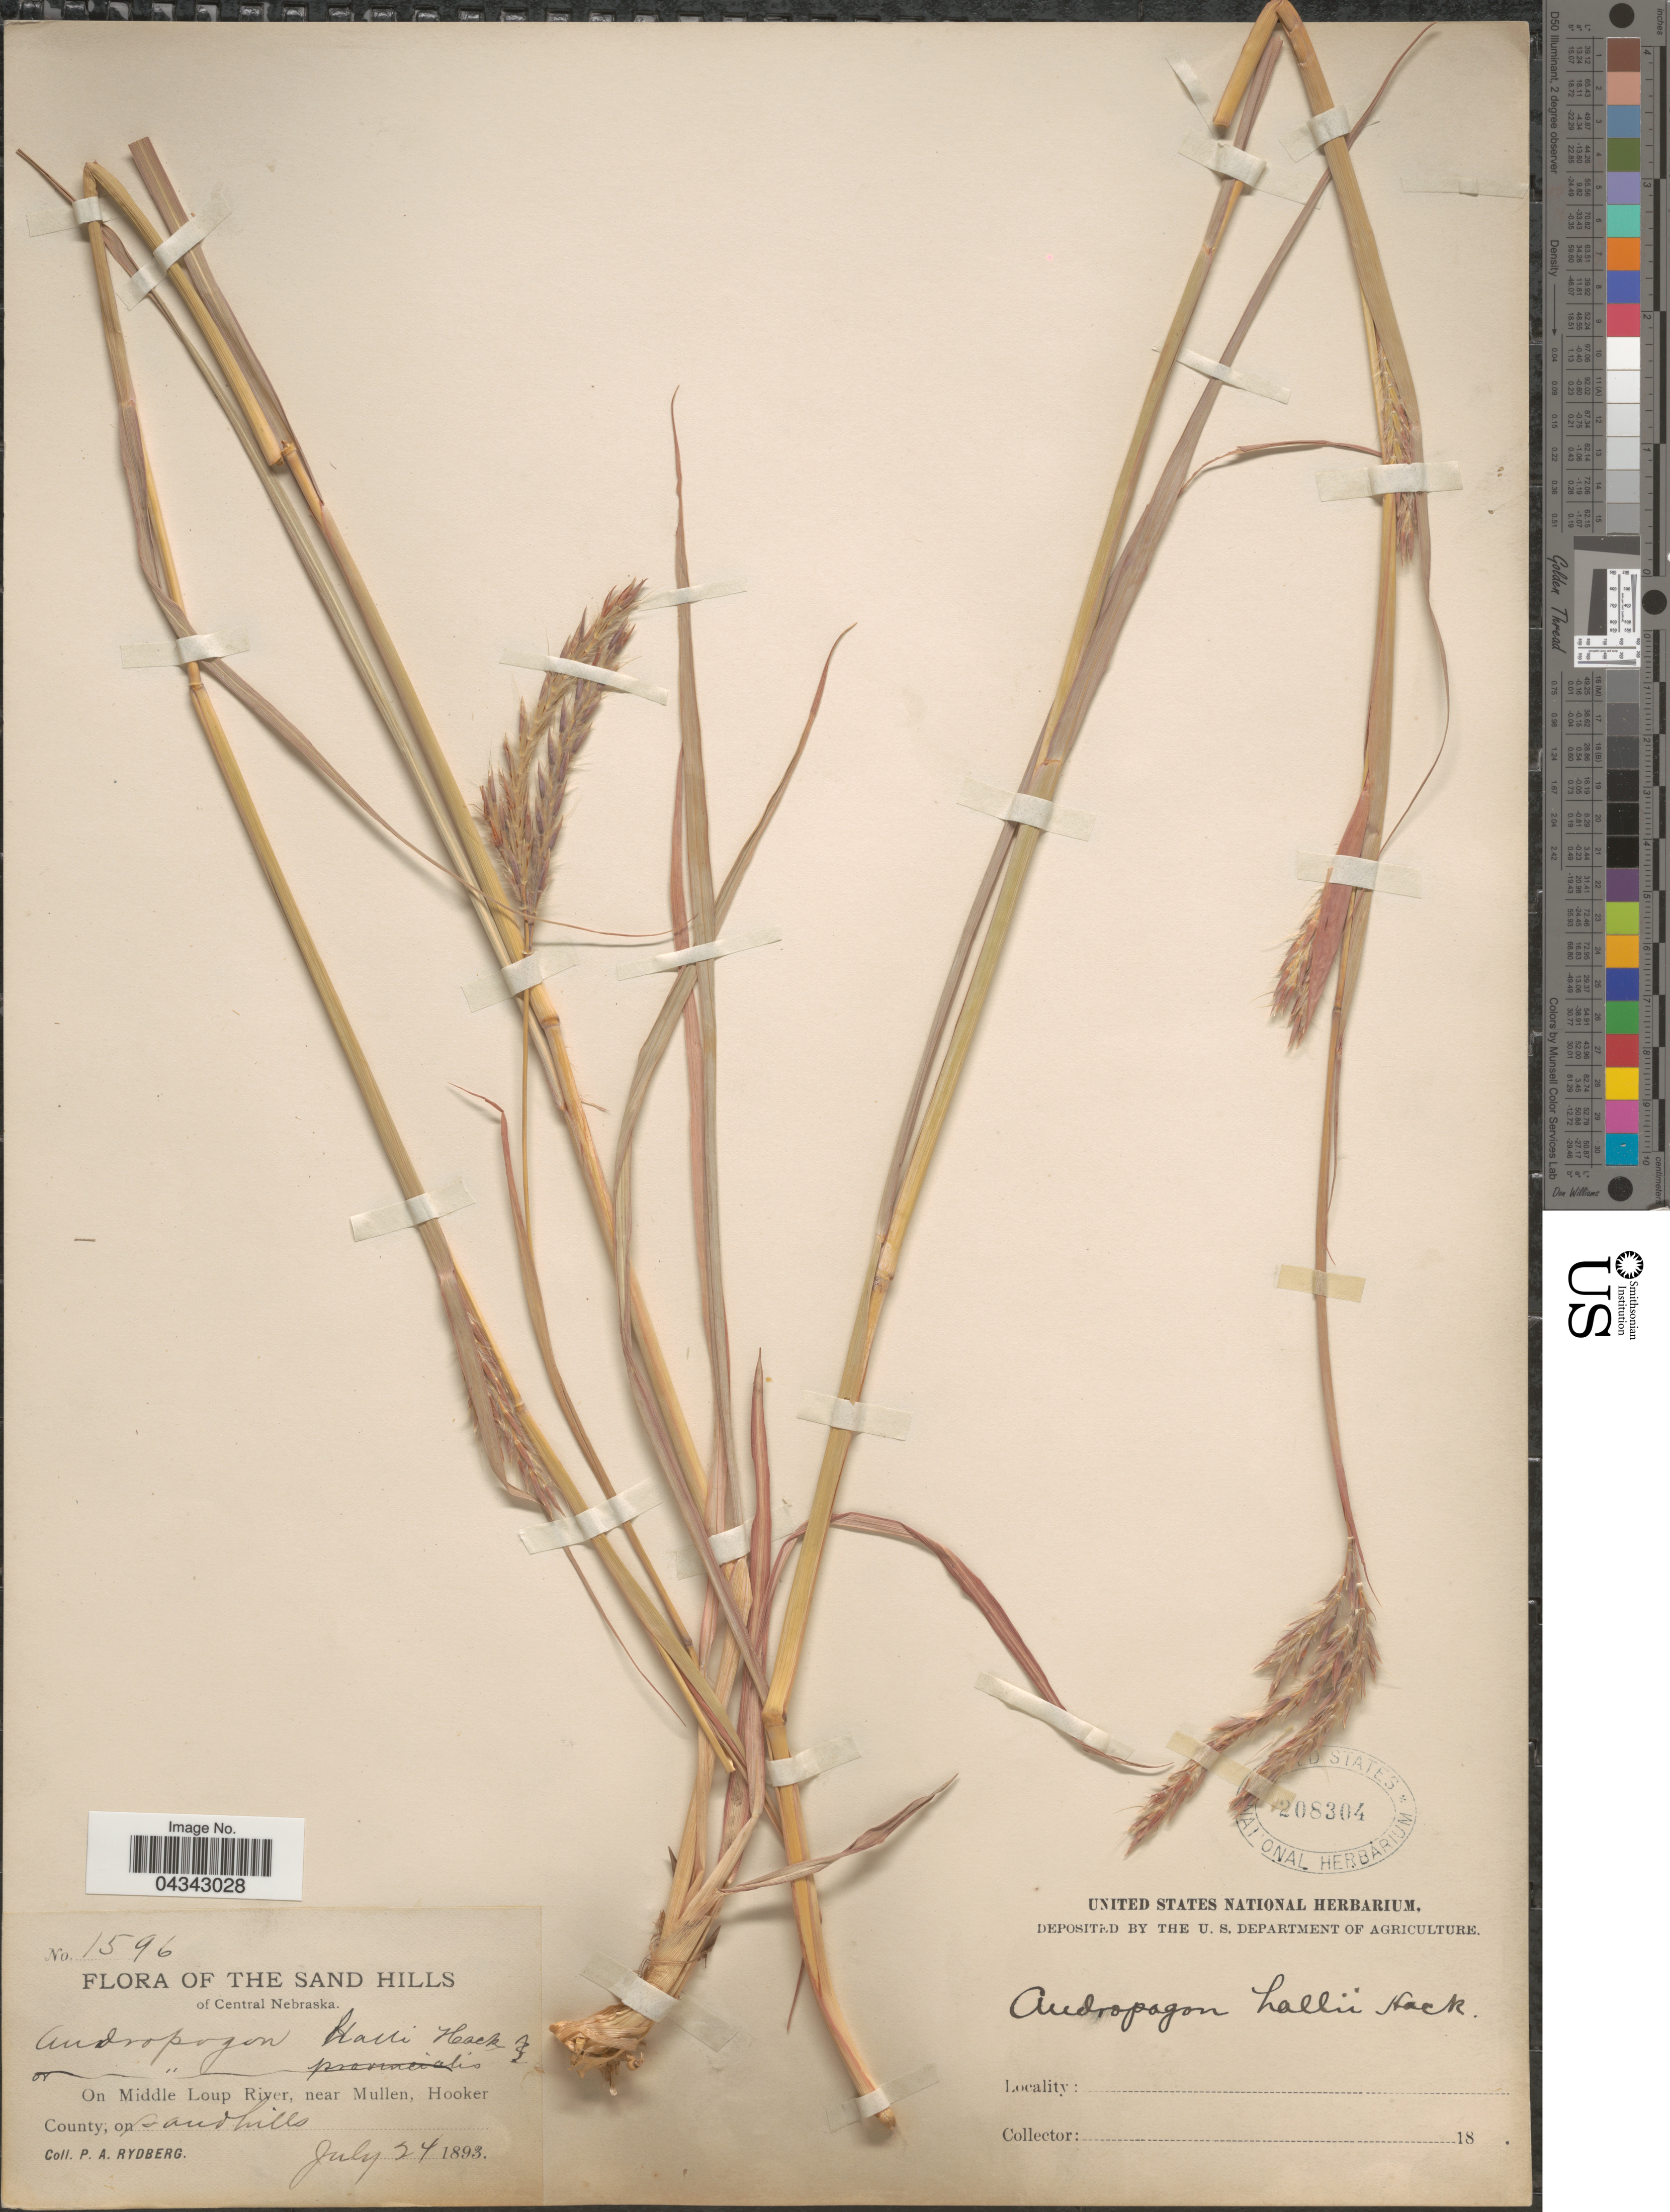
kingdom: Plantae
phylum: Tracheophyta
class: Liliopsida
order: Poales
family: Poaceae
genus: Andropogon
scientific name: Andropogon gerardii subsp. hallii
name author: (Hack.) Wipff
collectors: P. A. Rydberg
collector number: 1596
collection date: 1893-07-24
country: United States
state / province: Nebraska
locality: Sand Hills of Central Nebraska. On Middle Loup River, near Mullen, Hooker County, on sandhills.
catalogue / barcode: US 208304